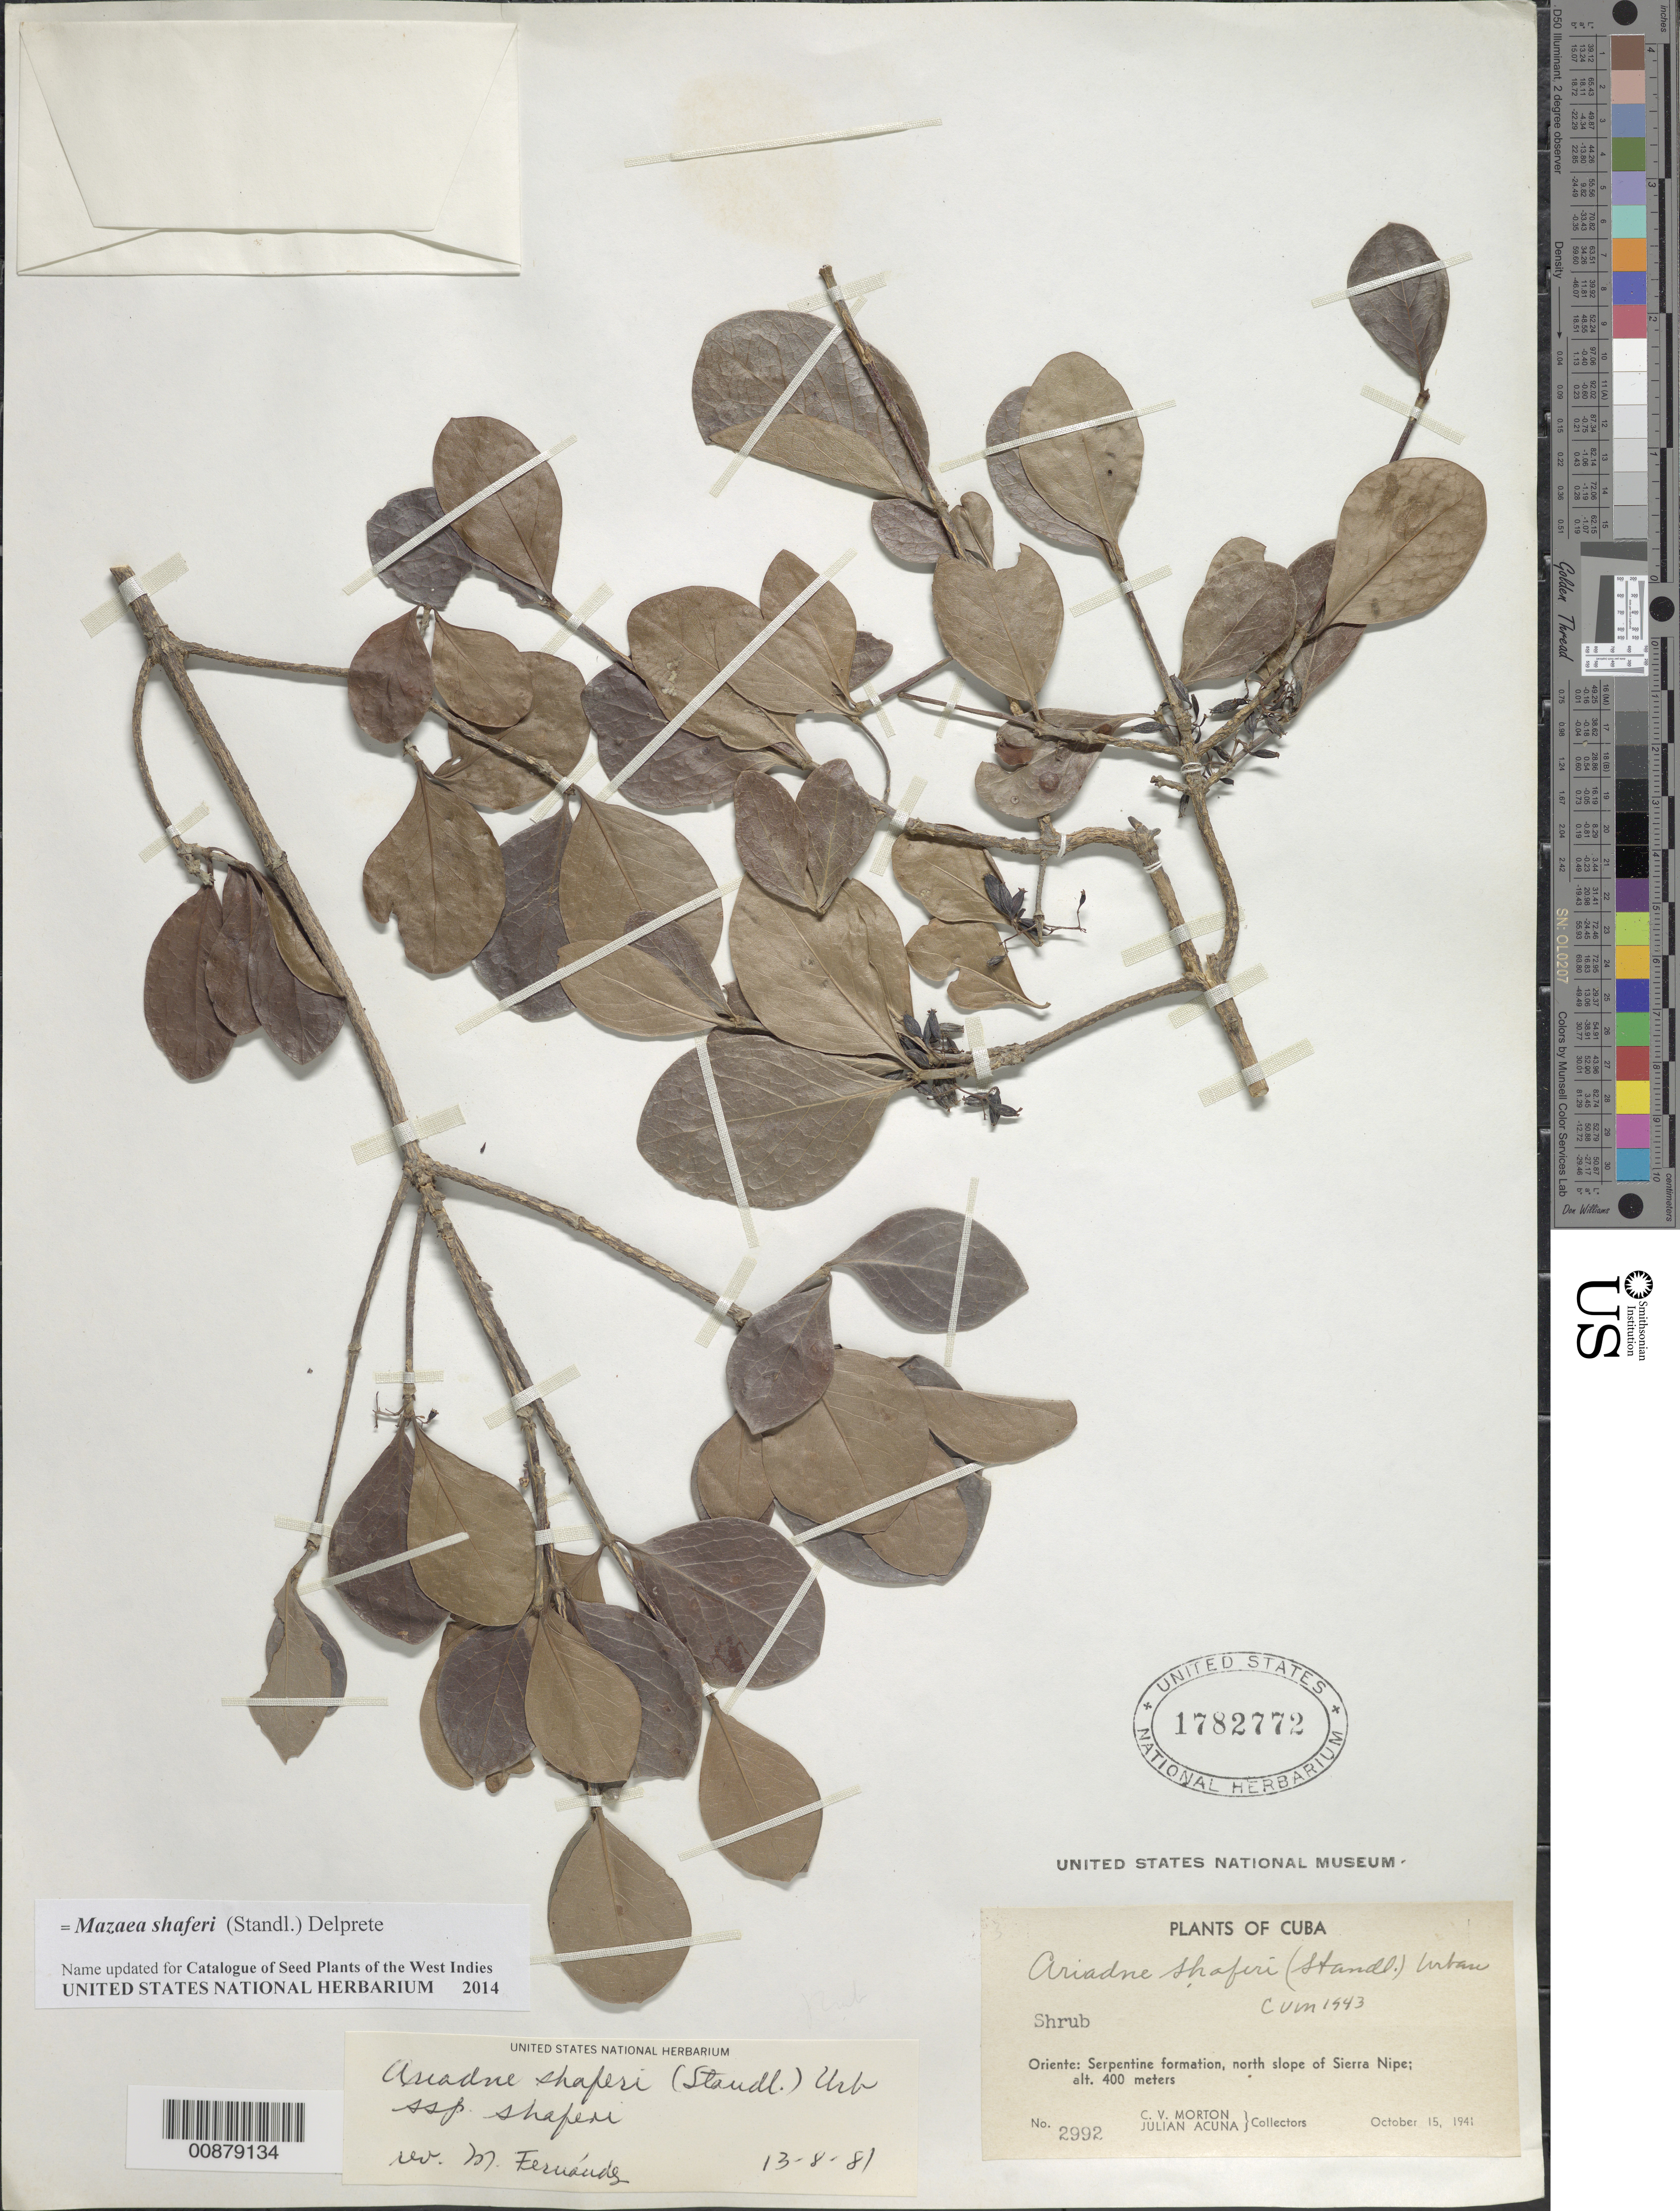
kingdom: Plantae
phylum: Tracheophyta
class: Magnoliopsida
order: Gentianales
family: Rubiaceae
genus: Mazaea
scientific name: Mazaea shaferi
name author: (Standl.) Delprete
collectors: C. V. Morton & J. Acuña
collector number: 2992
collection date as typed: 15 Oct 1941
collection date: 1941-10-15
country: Cuba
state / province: Holguín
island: Cuba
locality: Sierra Nipe, north slope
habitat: Serpentine formation.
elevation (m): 400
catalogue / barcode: US 1782772